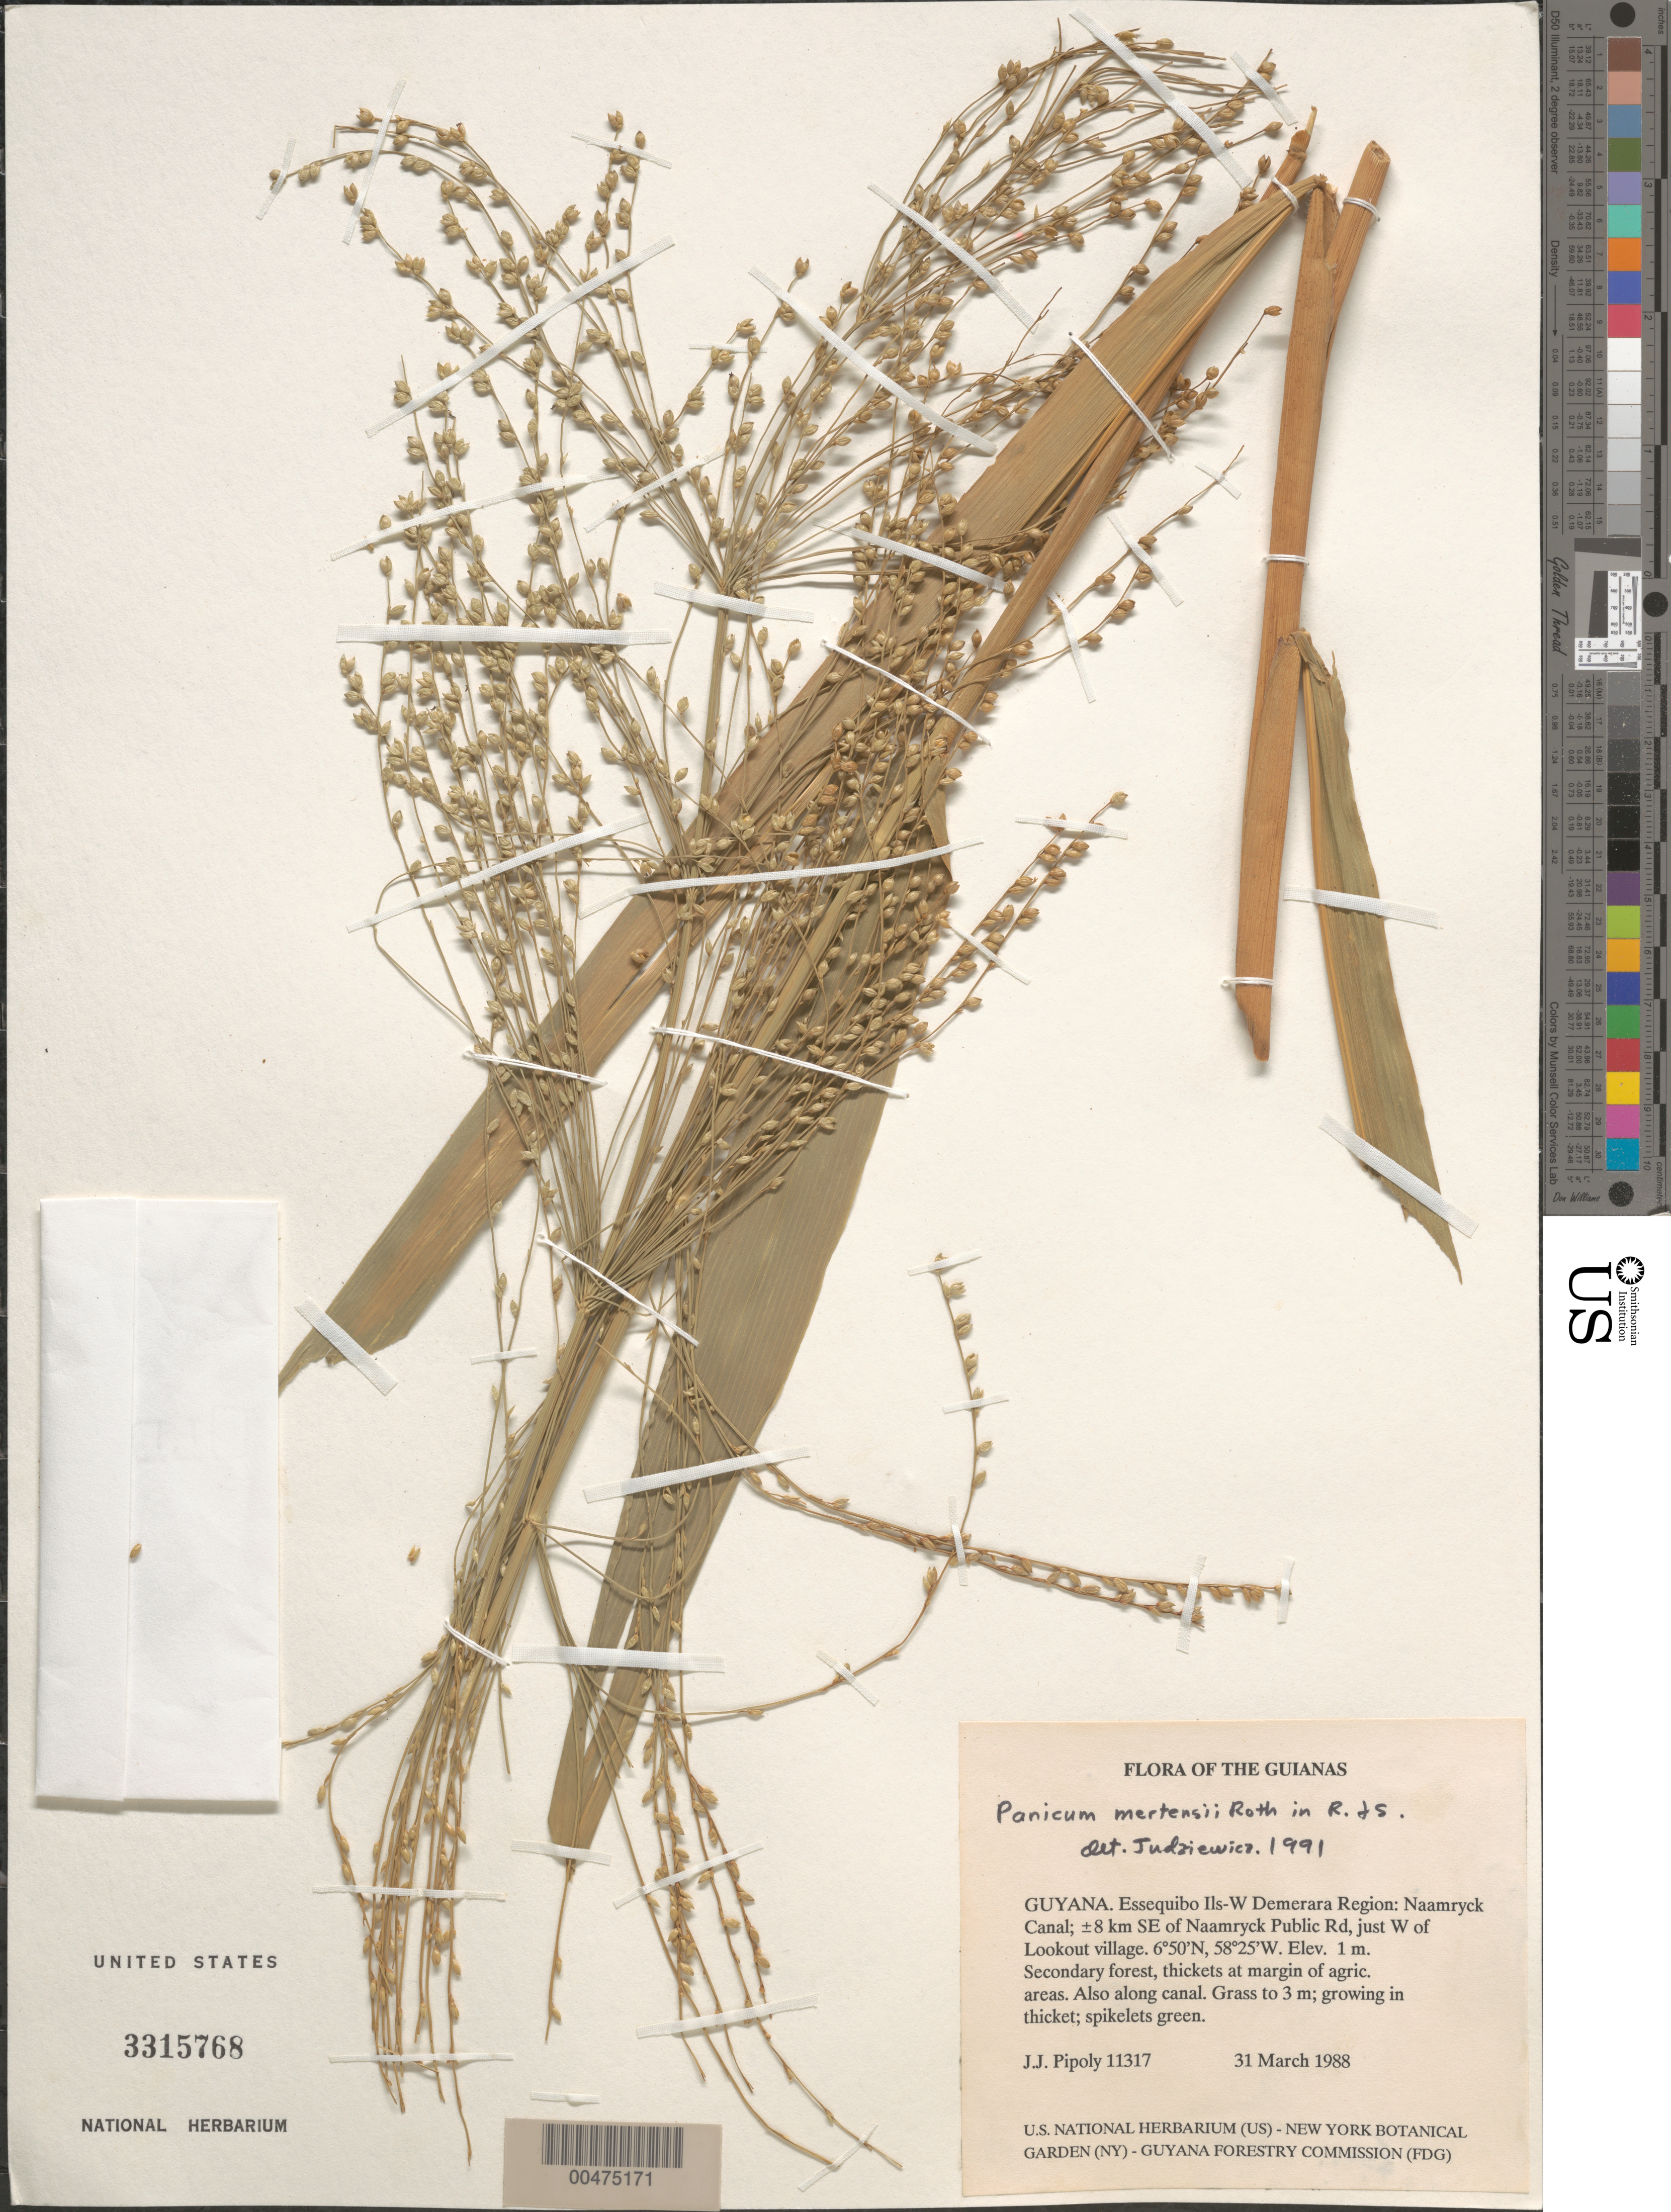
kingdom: Plantae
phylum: Tracheophyta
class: Liliopsida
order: Poales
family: Poaceae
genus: Stephostachys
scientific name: Stephostachys mertensii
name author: (Roth) Zuloaga & Marrone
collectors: J. J. Pipoly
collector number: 11317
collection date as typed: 31 March 1987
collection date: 1987-03-31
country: Guyana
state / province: Essequibo Isl-W. Demerara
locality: Naamryck Canal; ±8 km SE of Naamryck Public Rd, just W of Lookout village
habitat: Secondary forest, thickets at margin of agric. areas. Also along canal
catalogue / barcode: US 3315768